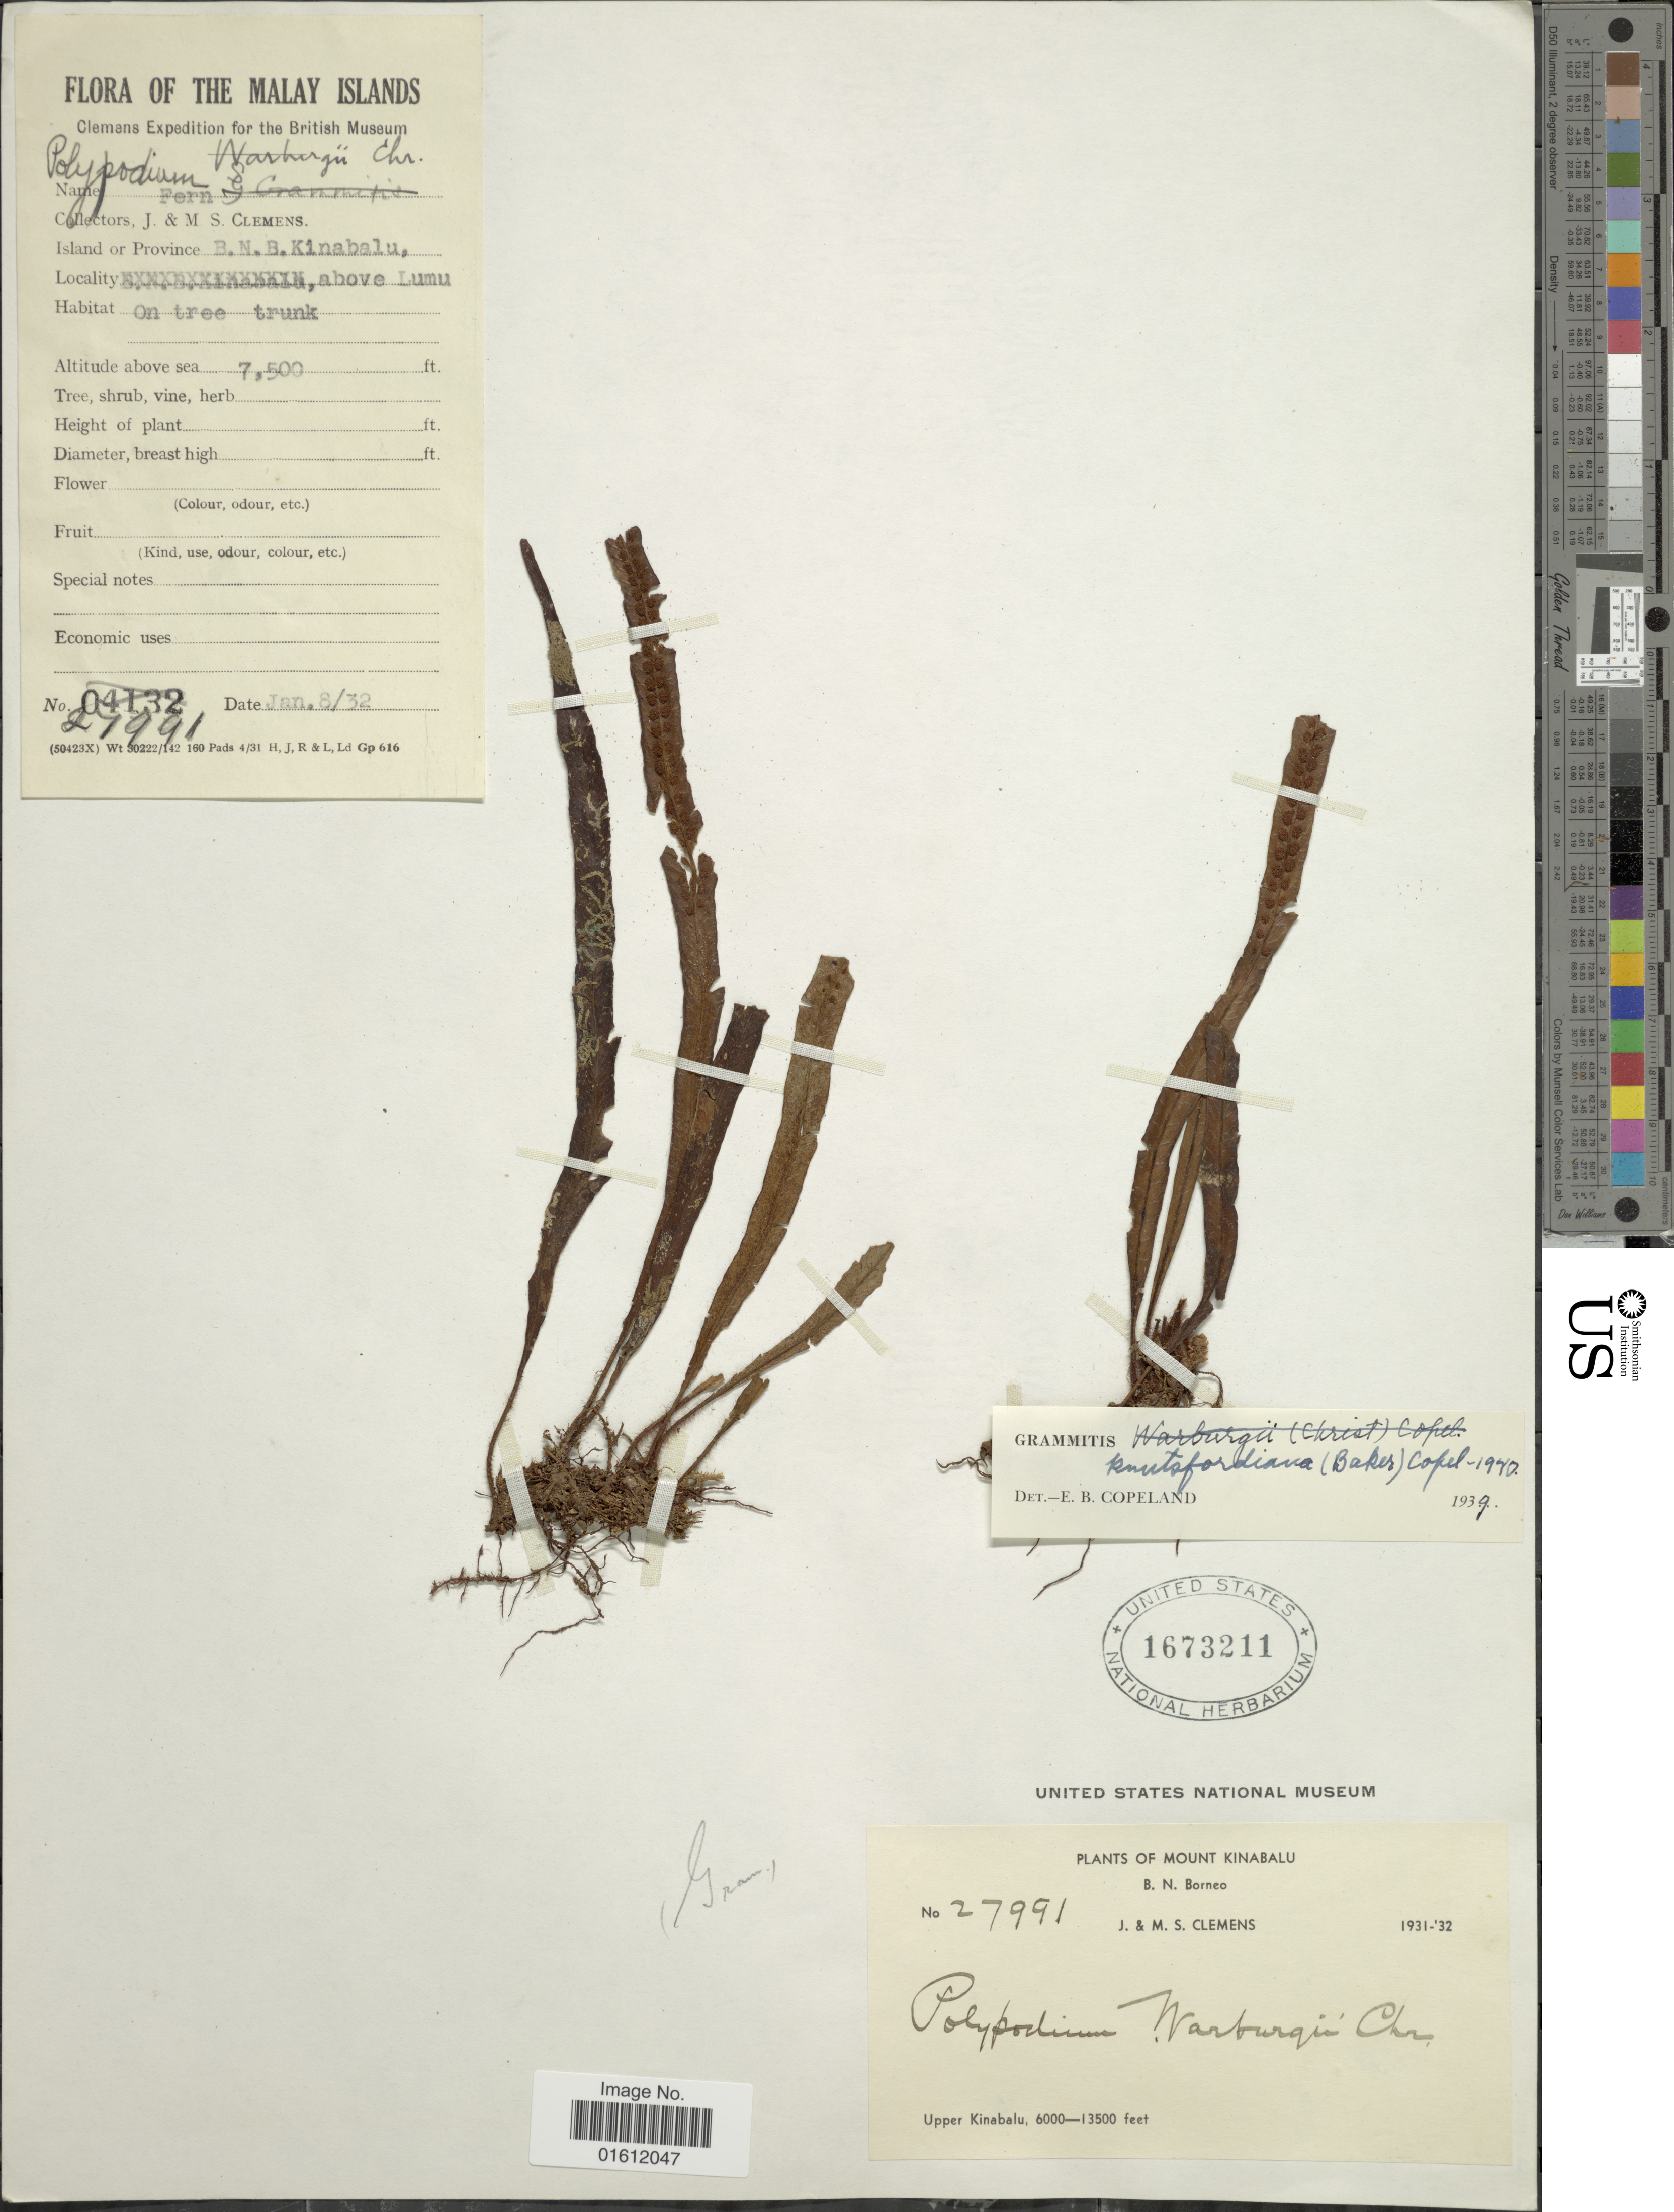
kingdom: Plantae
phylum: Tracheophyta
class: Polypodiopsida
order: Polypodiales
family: Polypodiaceae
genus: Oreogrammitis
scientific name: Oreogrammitis knutsfordiana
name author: (Baker) Parris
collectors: J. Clemens & M. S. Clemens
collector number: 27991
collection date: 1932-01-08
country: Malaysia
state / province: Sabah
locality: Mount Kinabalu, B.N. Borneo, Upper Kinabalu, The Malay Island, above Lumu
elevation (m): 2286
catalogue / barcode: US 1673211